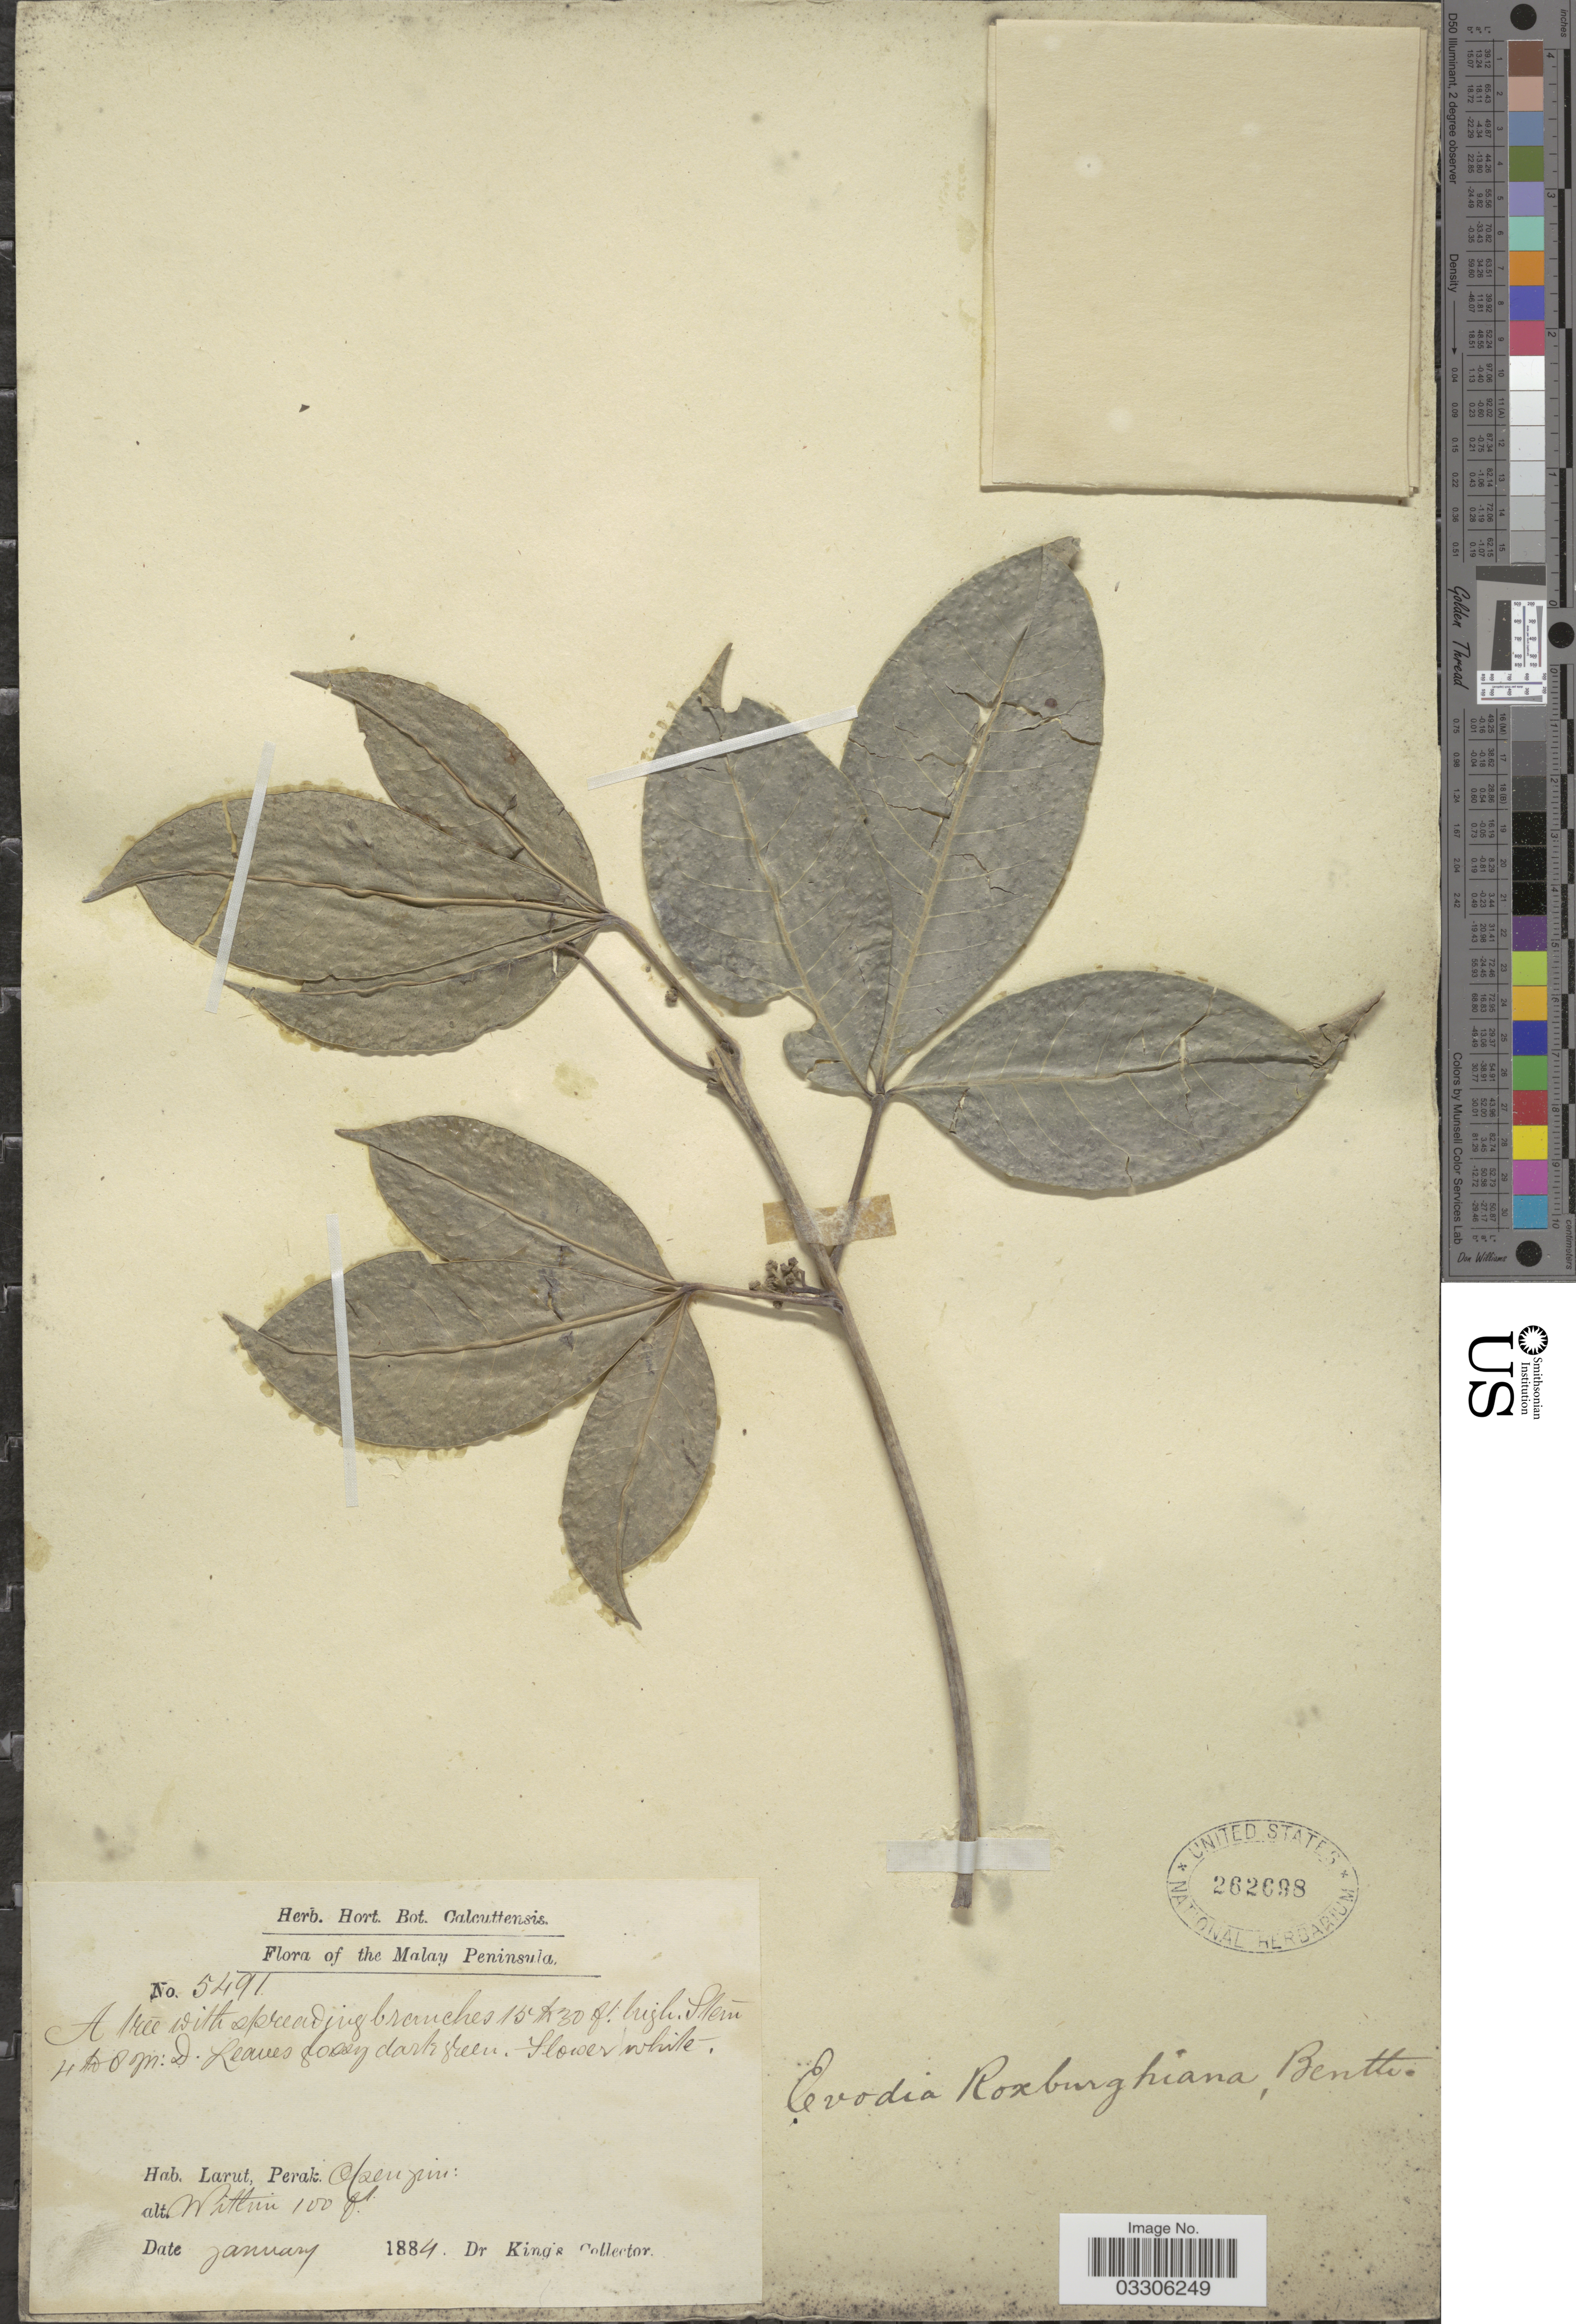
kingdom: Plantae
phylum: Tracheophyta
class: Magnoliopsida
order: Sapindales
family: Rutaceae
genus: Melicope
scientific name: Melicope lunu-ankenda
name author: (Gaertn.) T.G. Hartley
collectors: Dr. King's collector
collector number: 5491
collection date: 1884-01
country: Malaysia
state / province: Perak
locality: The Malay Peninsula. Larut. Open rim.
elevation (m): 30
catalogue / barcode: US 262698